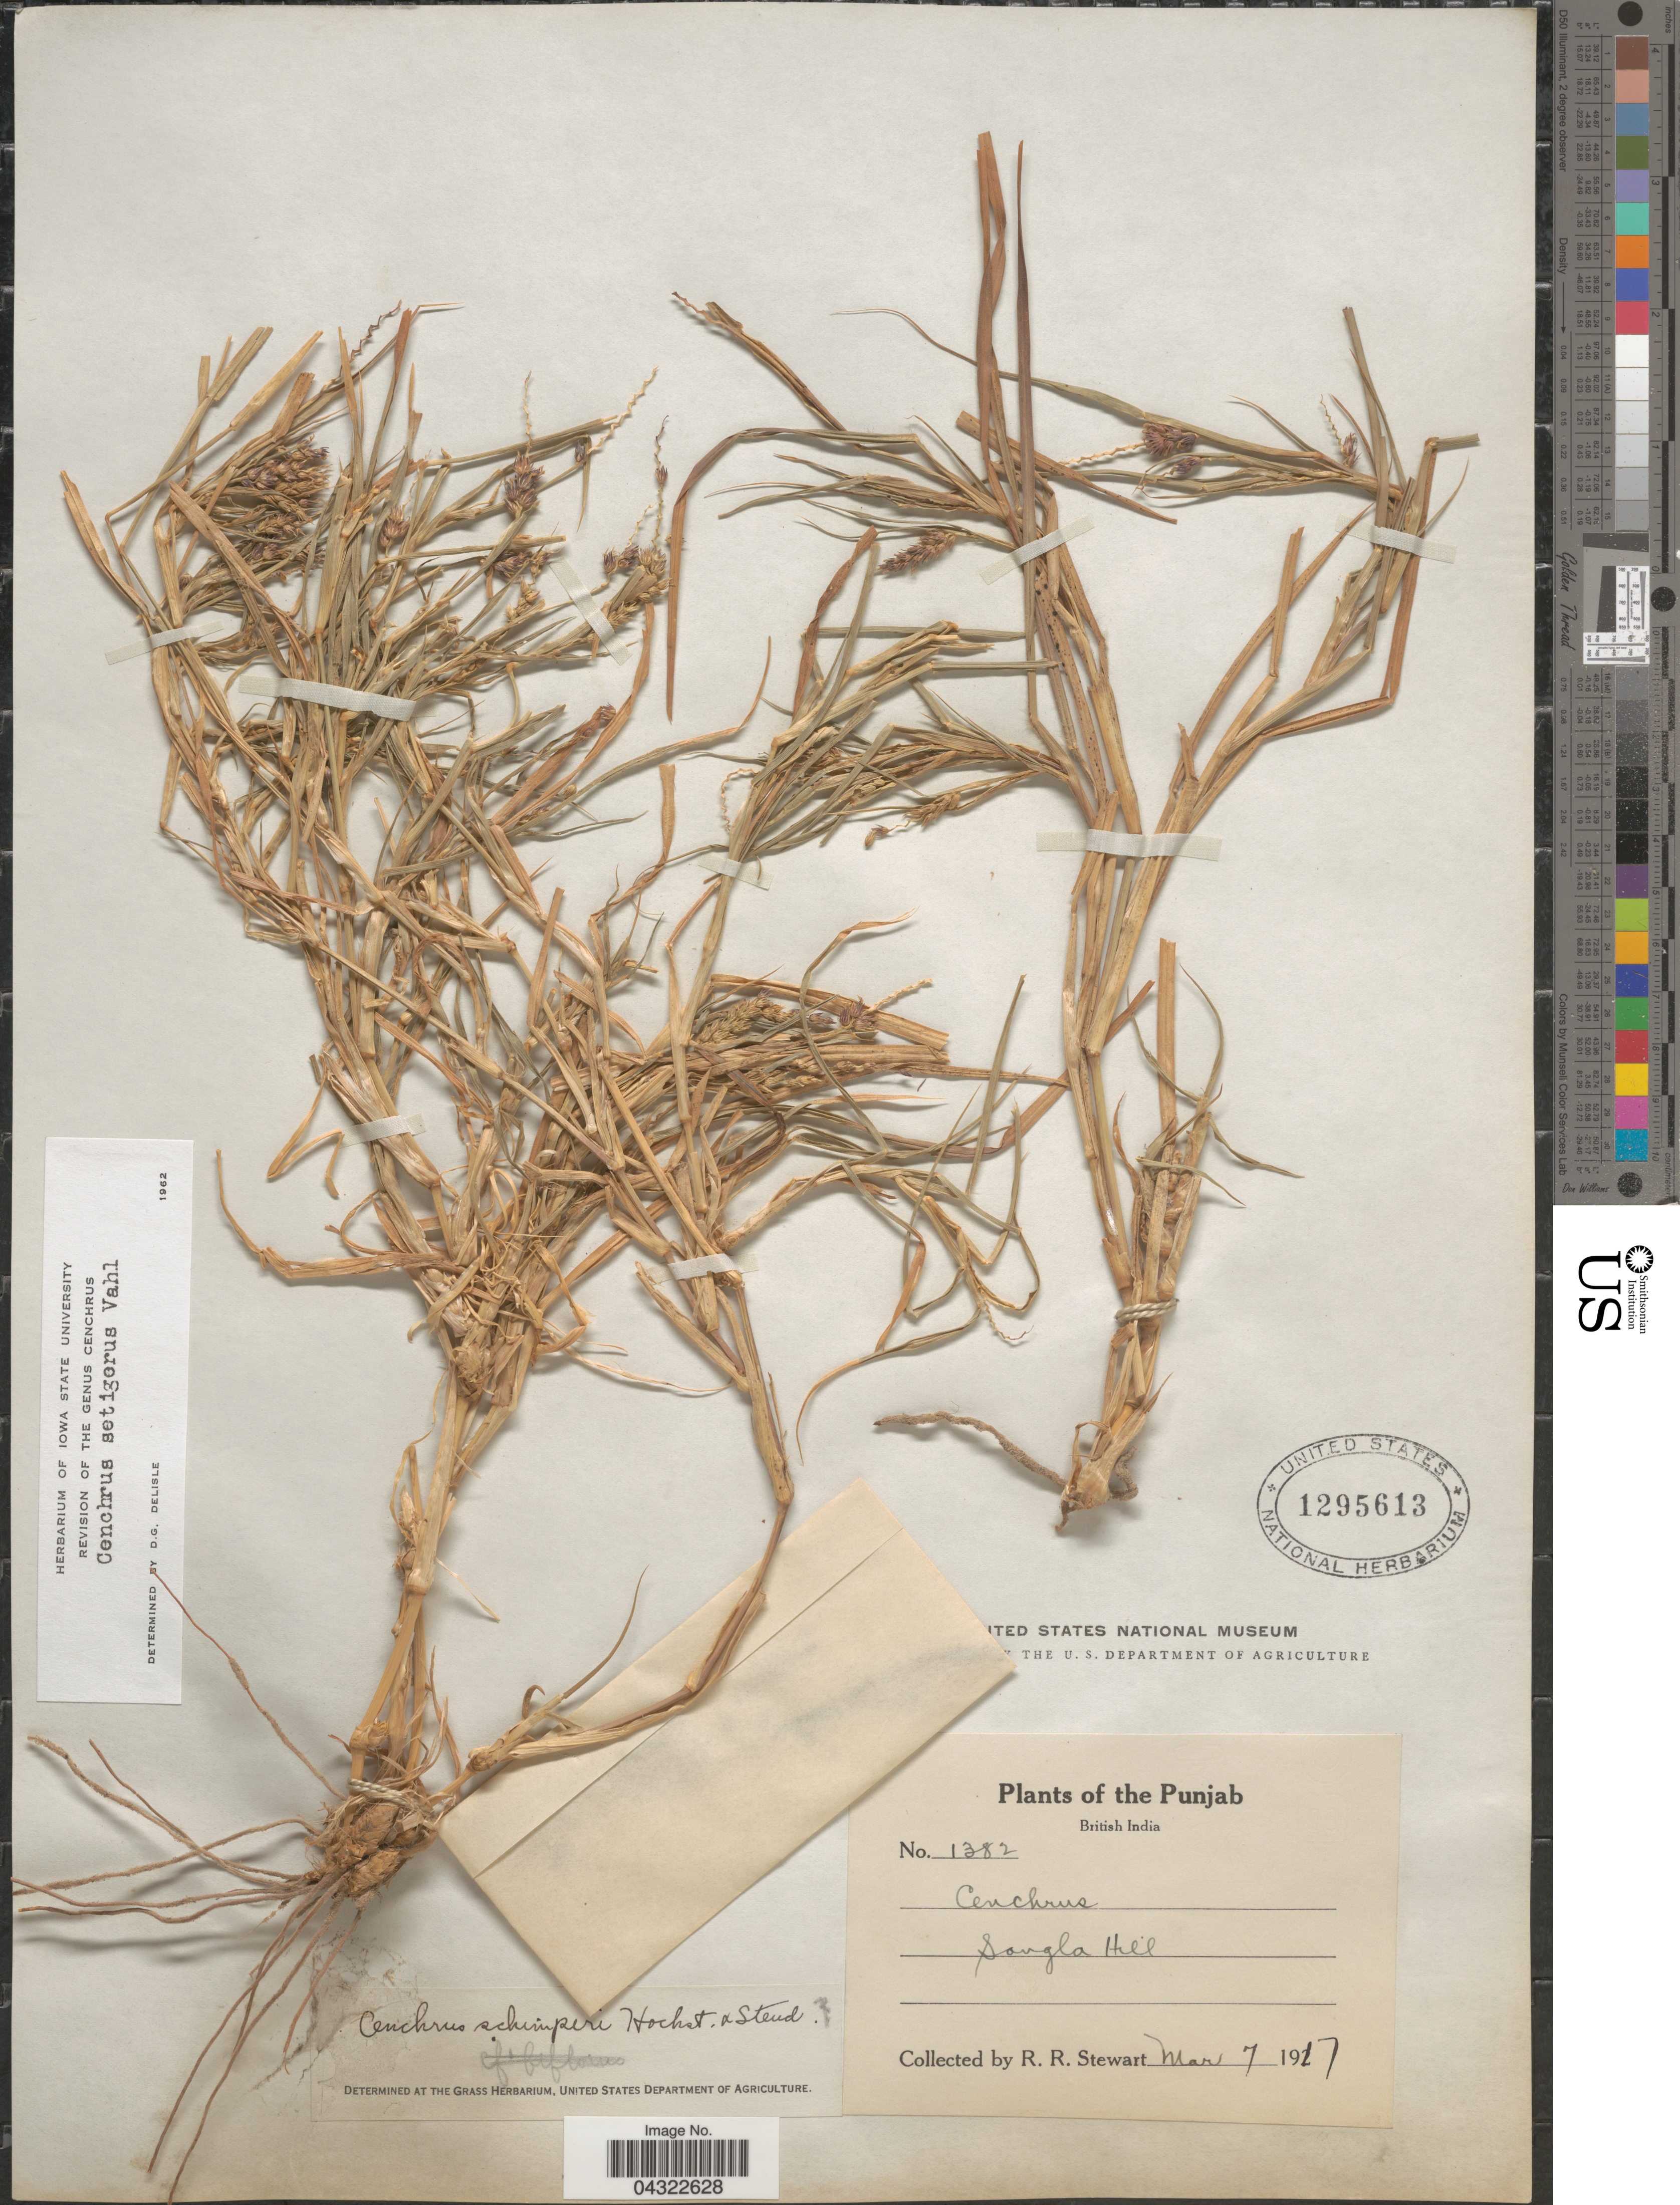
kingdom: Plantae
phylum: Tracheophyta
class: Liliopsida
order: Poales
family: Poaceae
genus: Cenchrus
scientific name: Cenchrus setiger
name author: Vahl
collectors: R. Stewart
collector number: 1382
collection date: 1917-03-07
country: India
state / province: Punjab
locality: The Punjab. British India. Sangal Hill.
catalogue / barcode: US 1295613